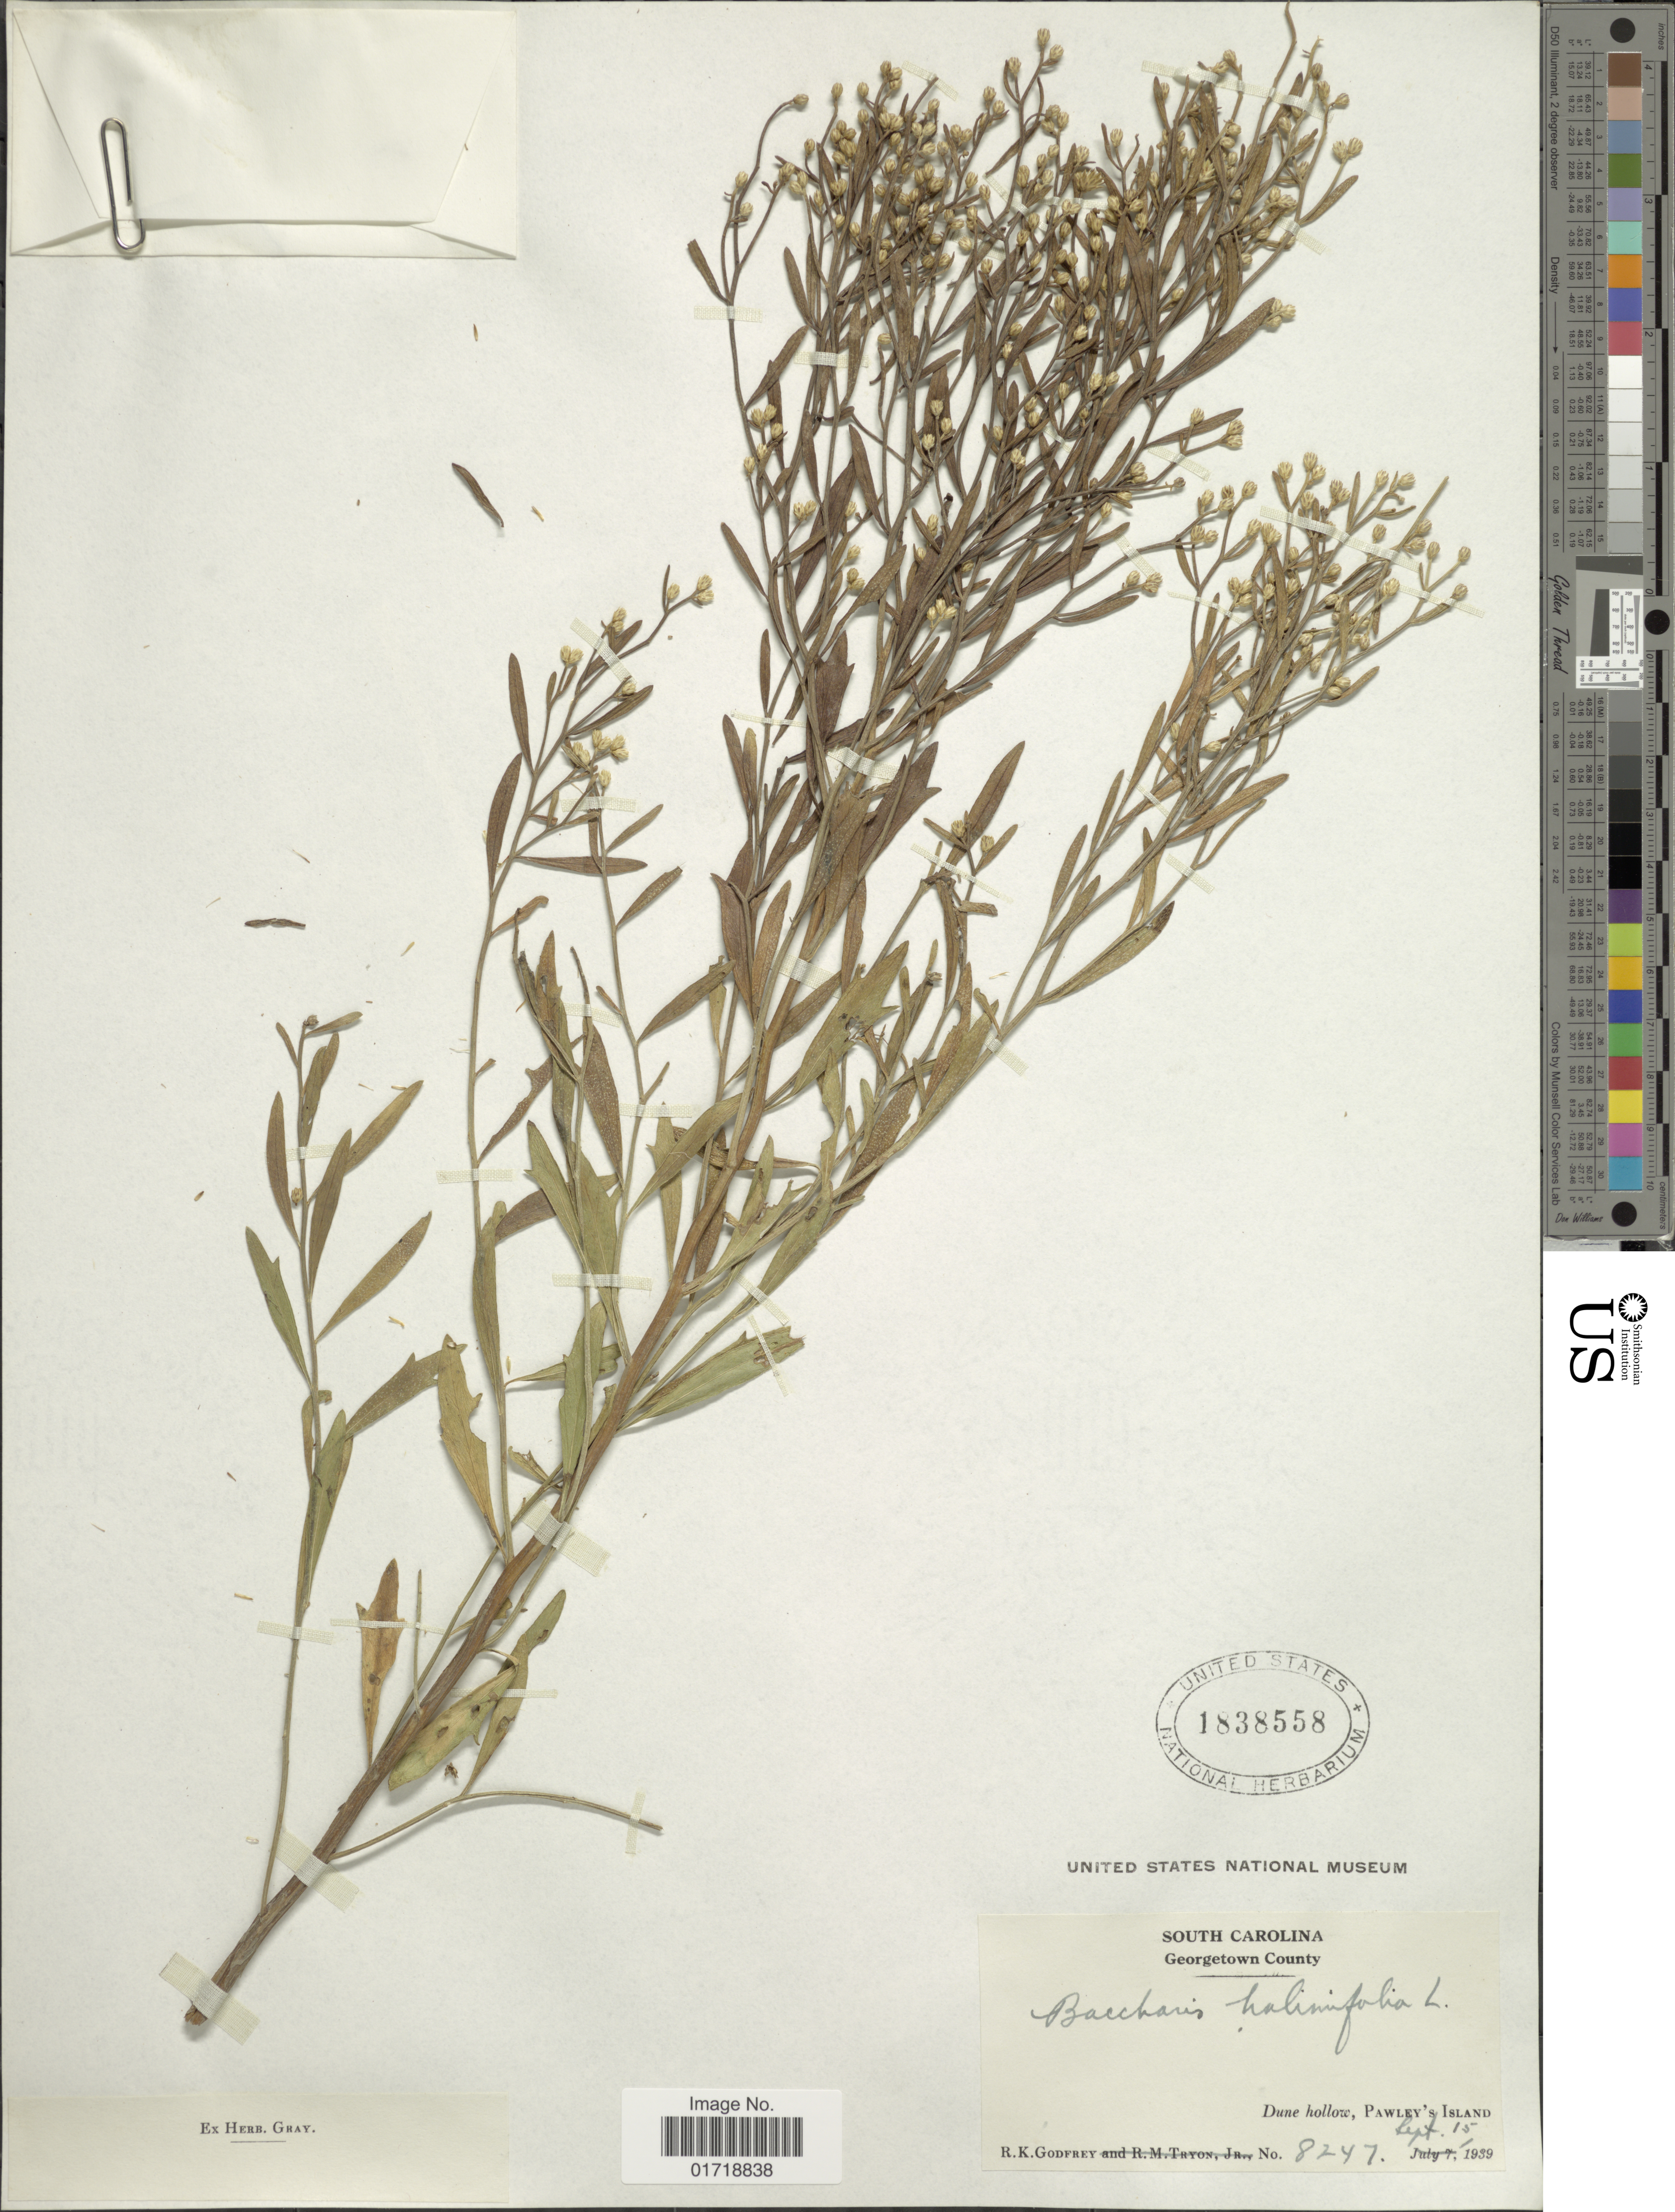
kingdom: Plantae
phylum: Tracheophyta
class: Magnoliopsida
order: Asterales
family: Asteraceae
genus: Baccharis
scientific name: Baccharis halimifolia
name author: L.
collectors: R. K. Godfrey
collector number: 8247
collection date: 1939-09-15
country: United States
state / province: South Carolina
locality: Georgetown County, Dune hollow, Pawley's Island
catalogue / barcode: US 1838558